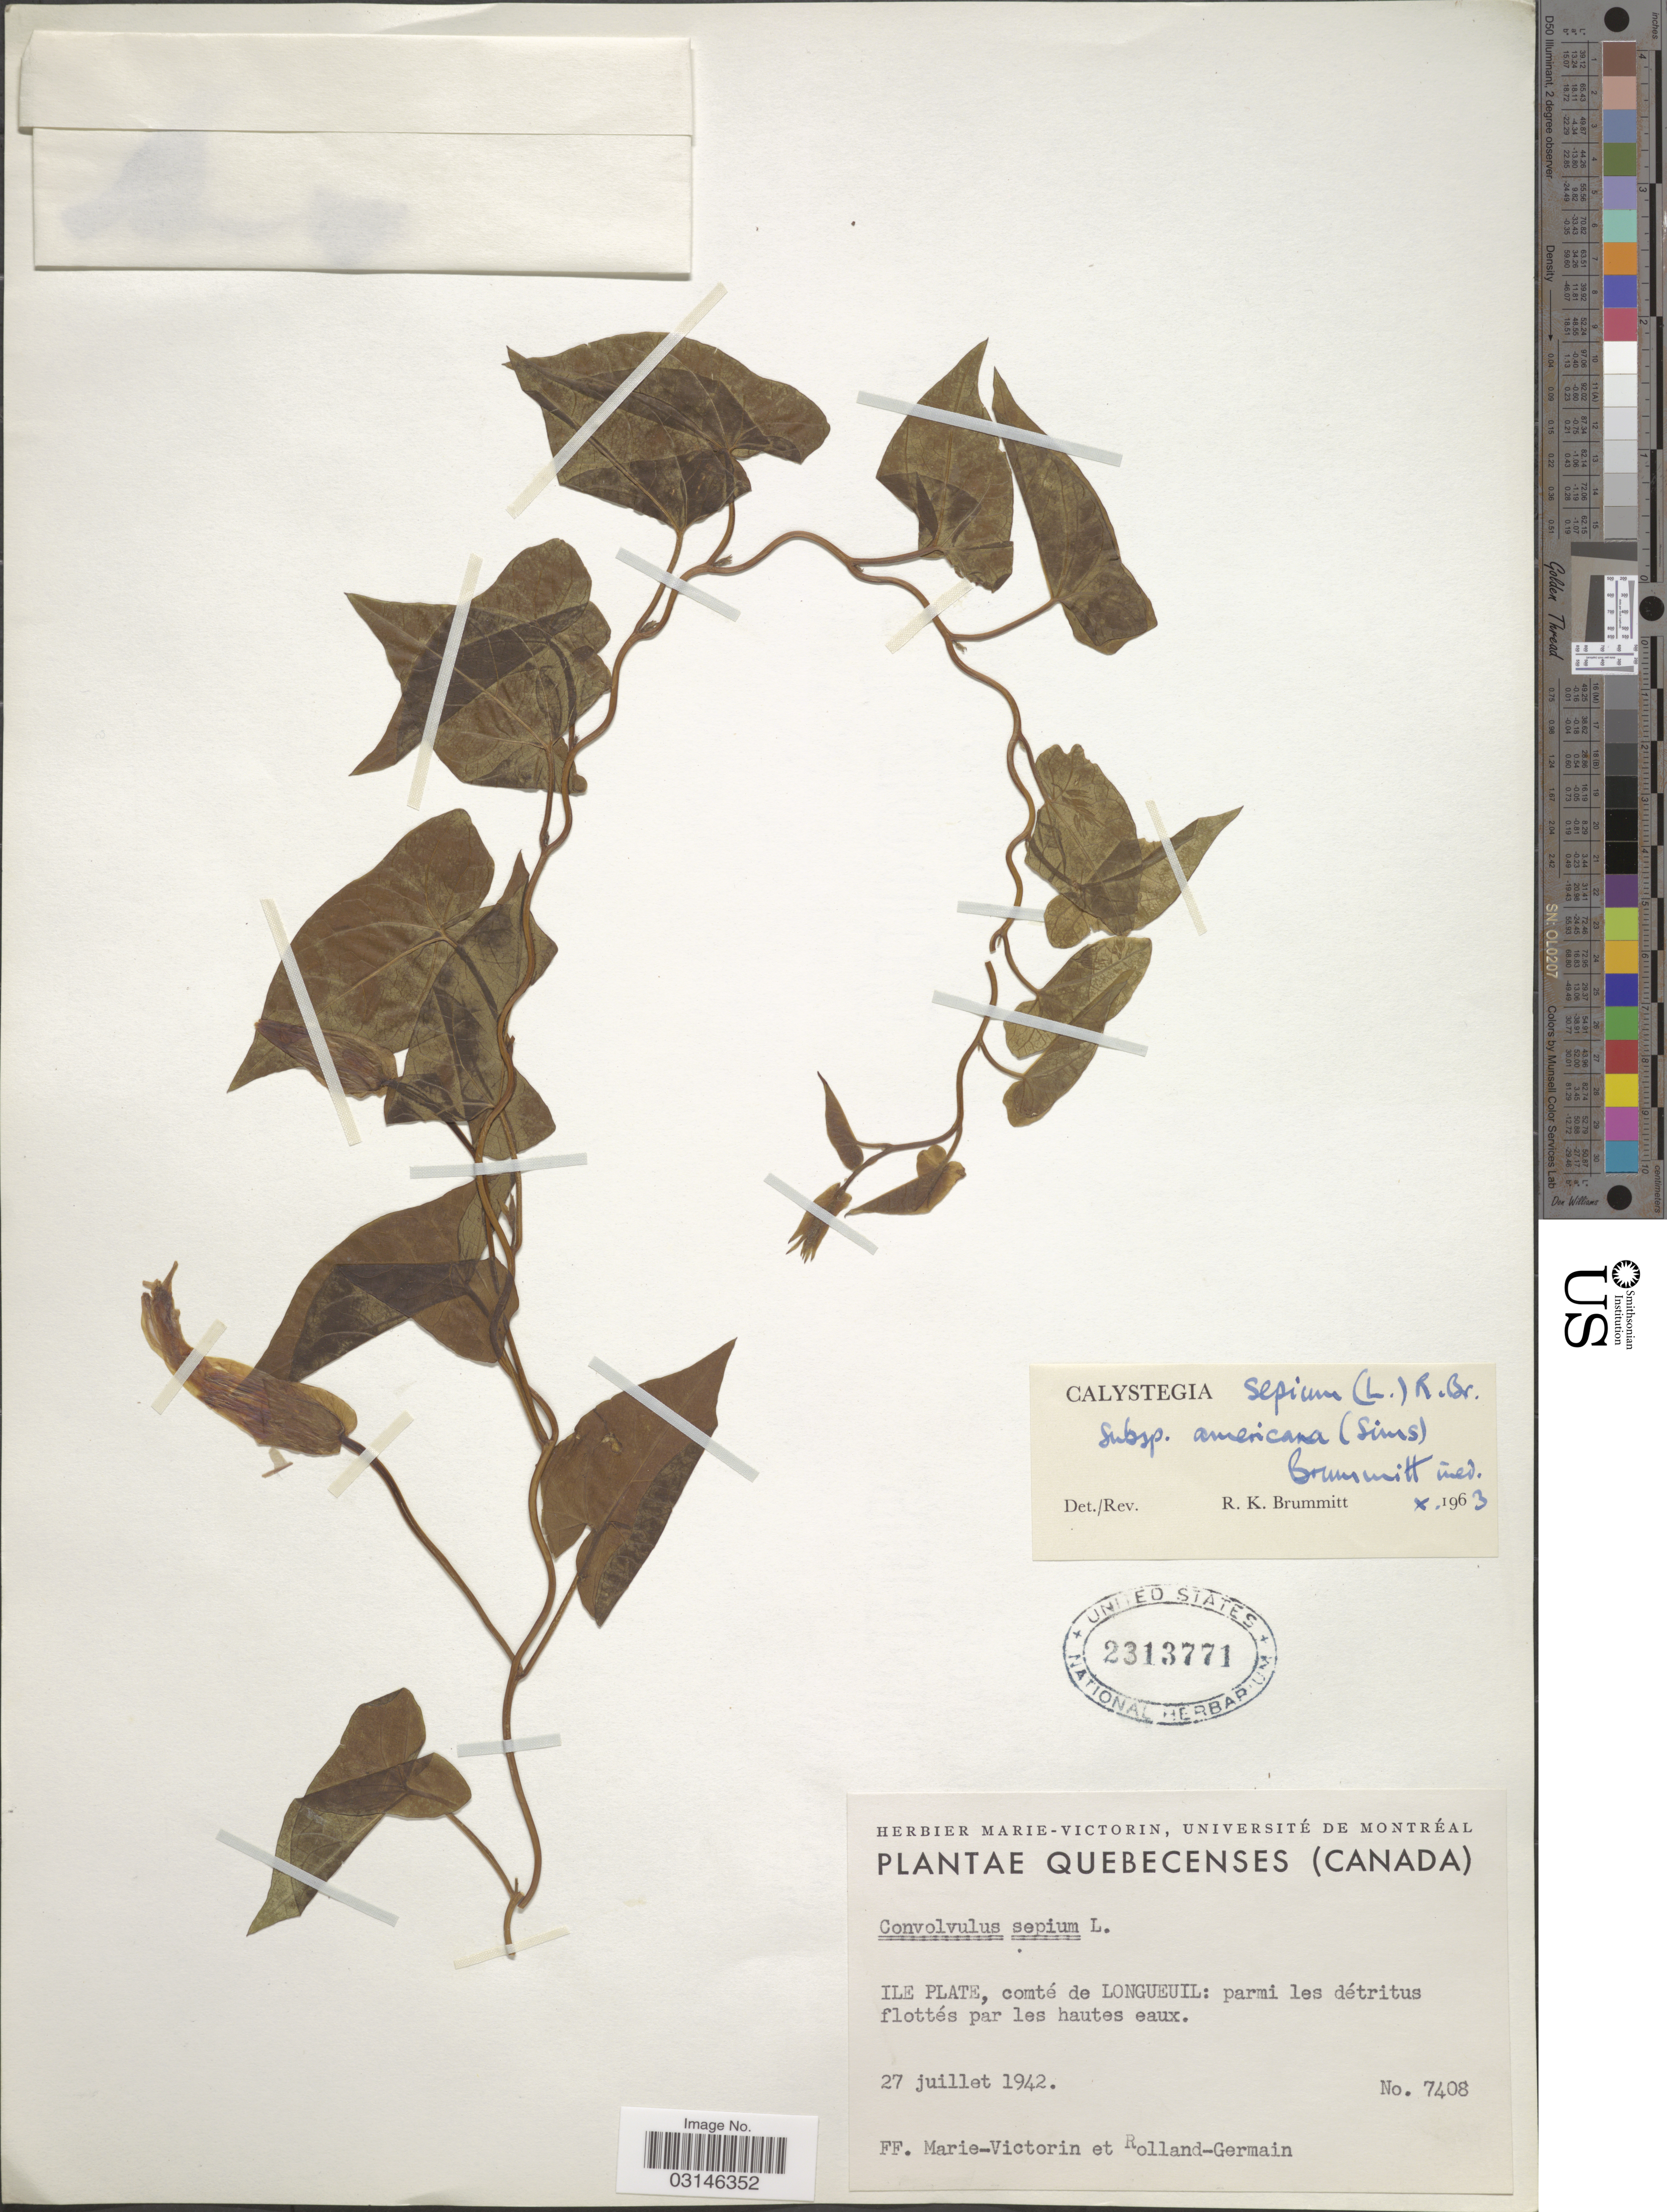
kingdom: Plantae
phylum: Tracheophyta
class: Magnoliopsida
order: Solanales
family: Convolvulaceae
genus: Calystegia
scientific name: Calystegia sepium subsp. americana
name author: (Sims) Brummitt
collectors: F. Marie-Victorin & Rolland-Germain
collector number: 7408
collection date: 1942-07-27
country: Canada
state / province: Quebec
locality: Quebecenses, Ile Plate, comté de Longueuil: parmi les détritus flottés par les hautes eaux.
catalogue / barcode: US 2313771